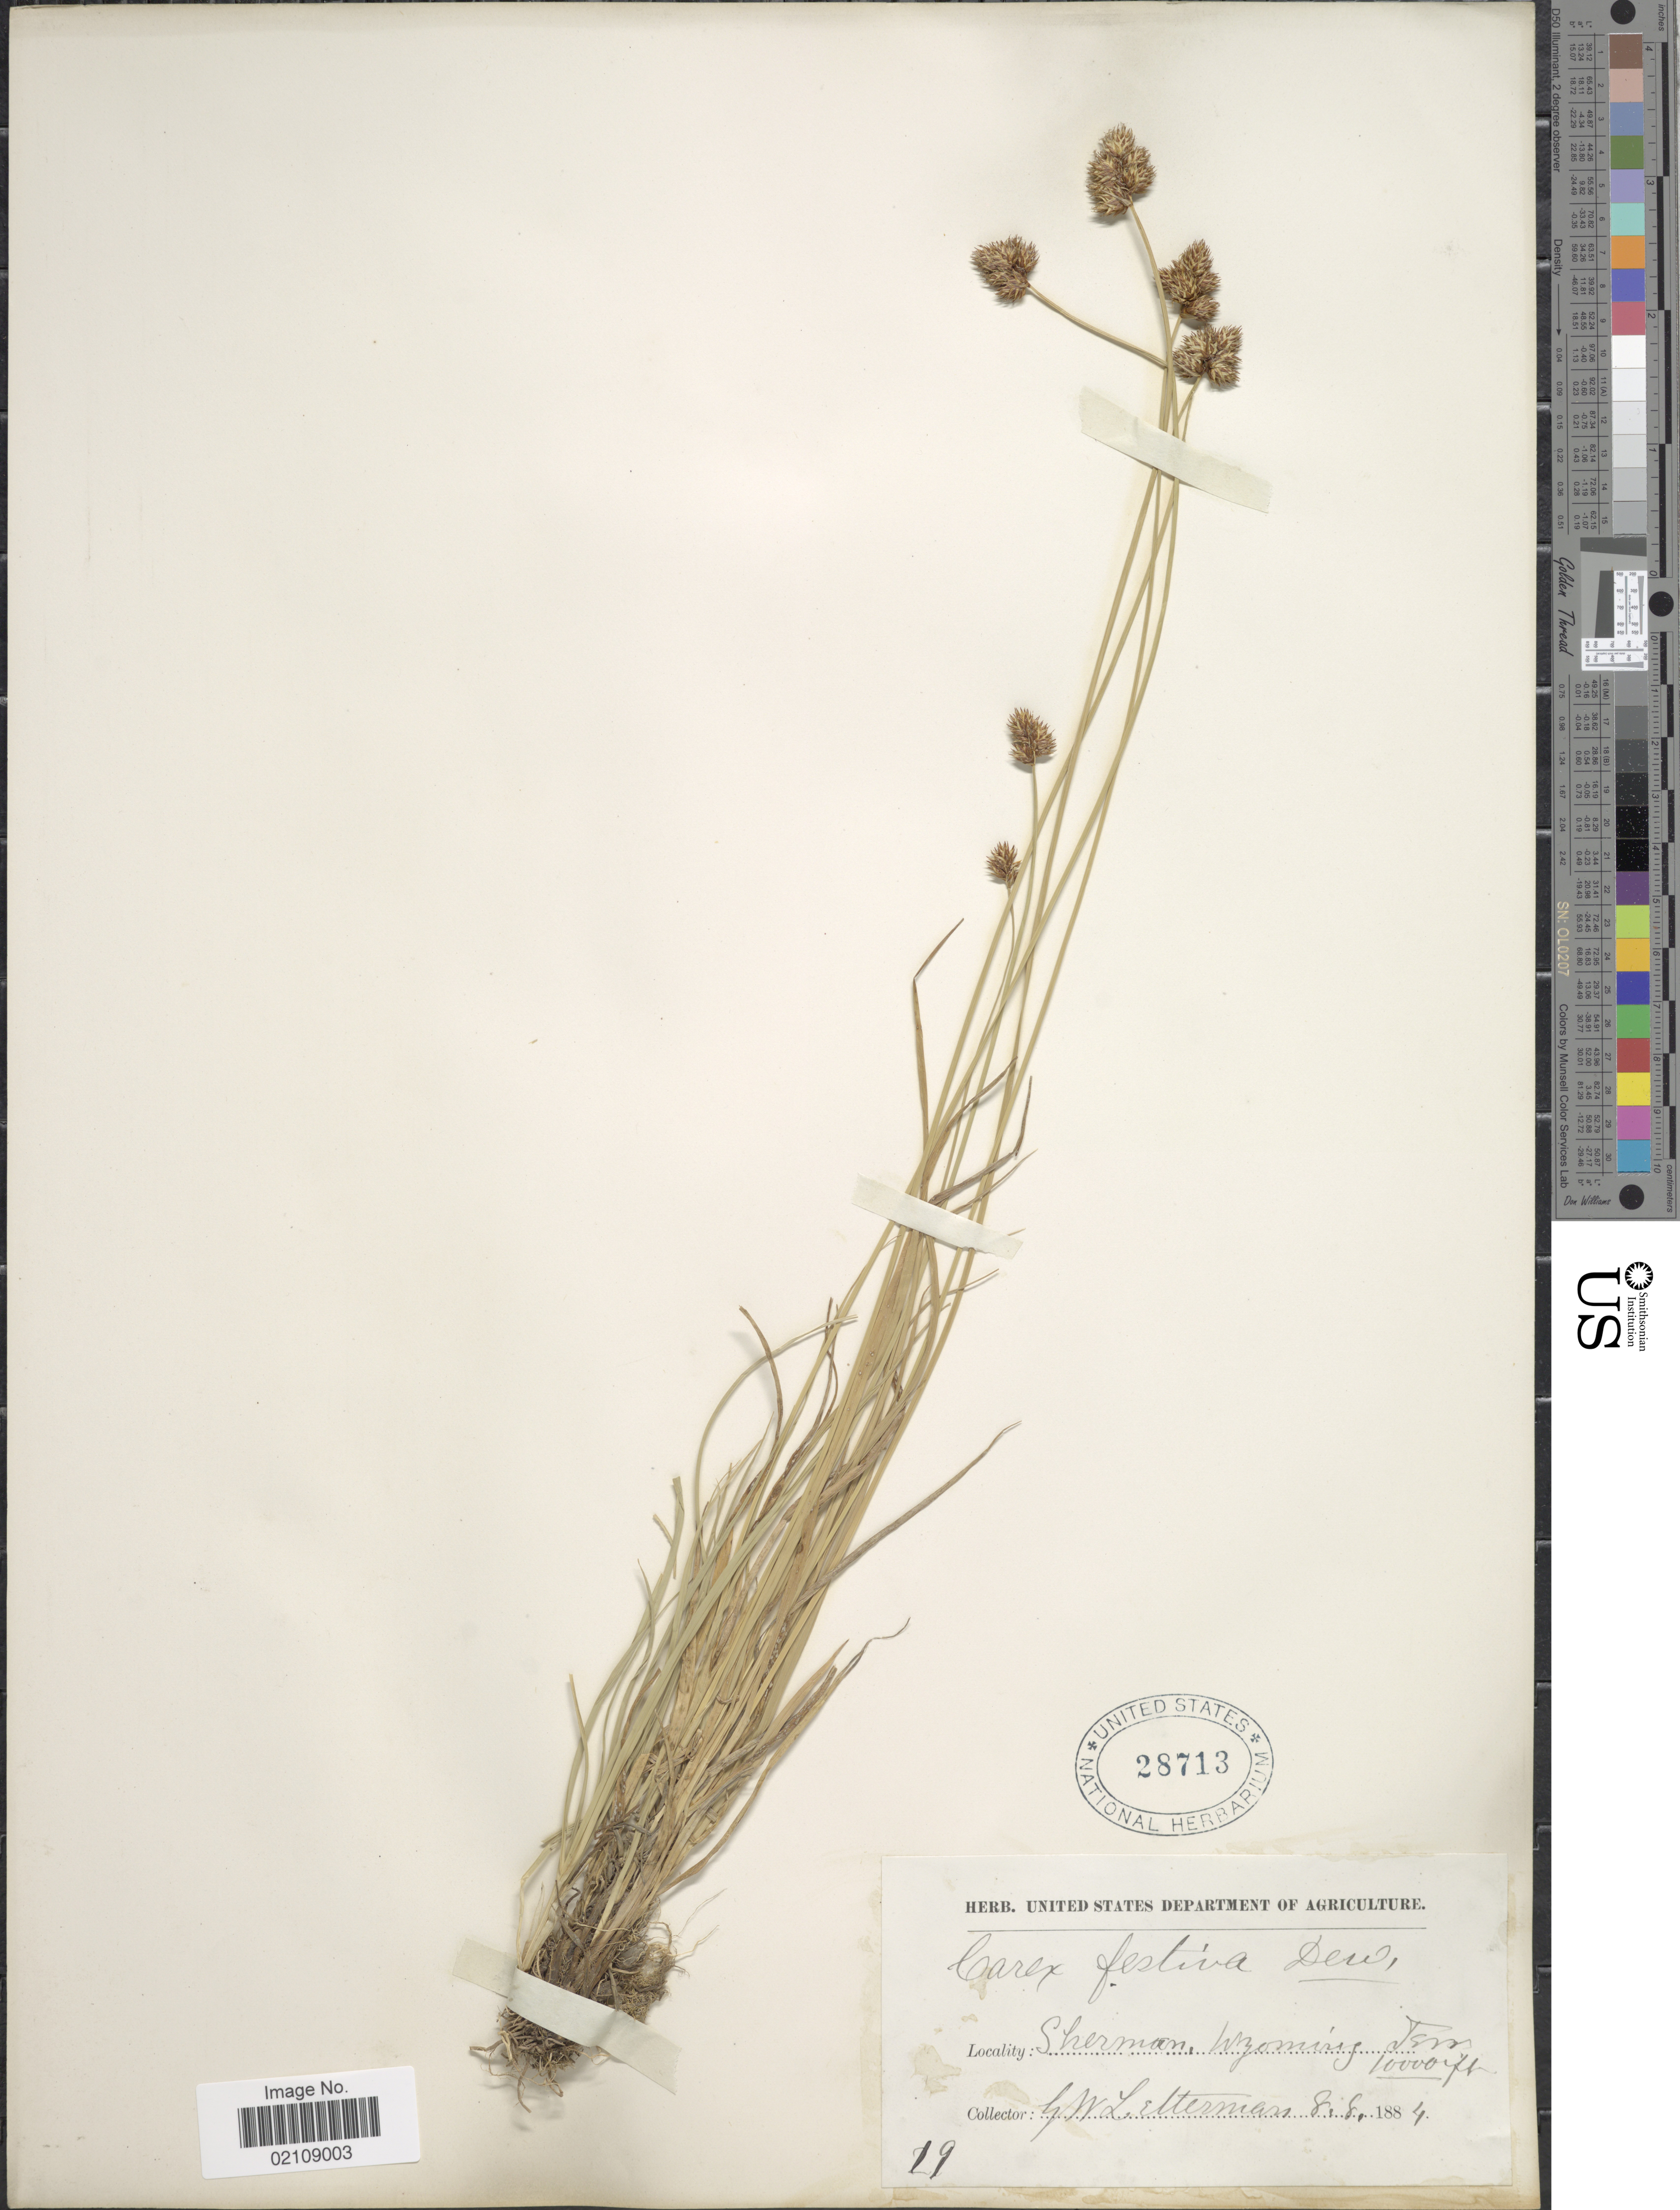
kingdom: Plantae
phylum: Tracheophyta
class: Liliopsida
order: Poales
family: Cyperaceae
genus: Carex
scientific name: Carex microptera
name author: Mack.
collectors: G. W. Letterman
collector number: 19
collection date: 1884-08-08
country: United States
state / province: Wyoming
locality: Sherman, Wyoming Terr.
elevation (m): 3048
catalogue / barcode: US 28713